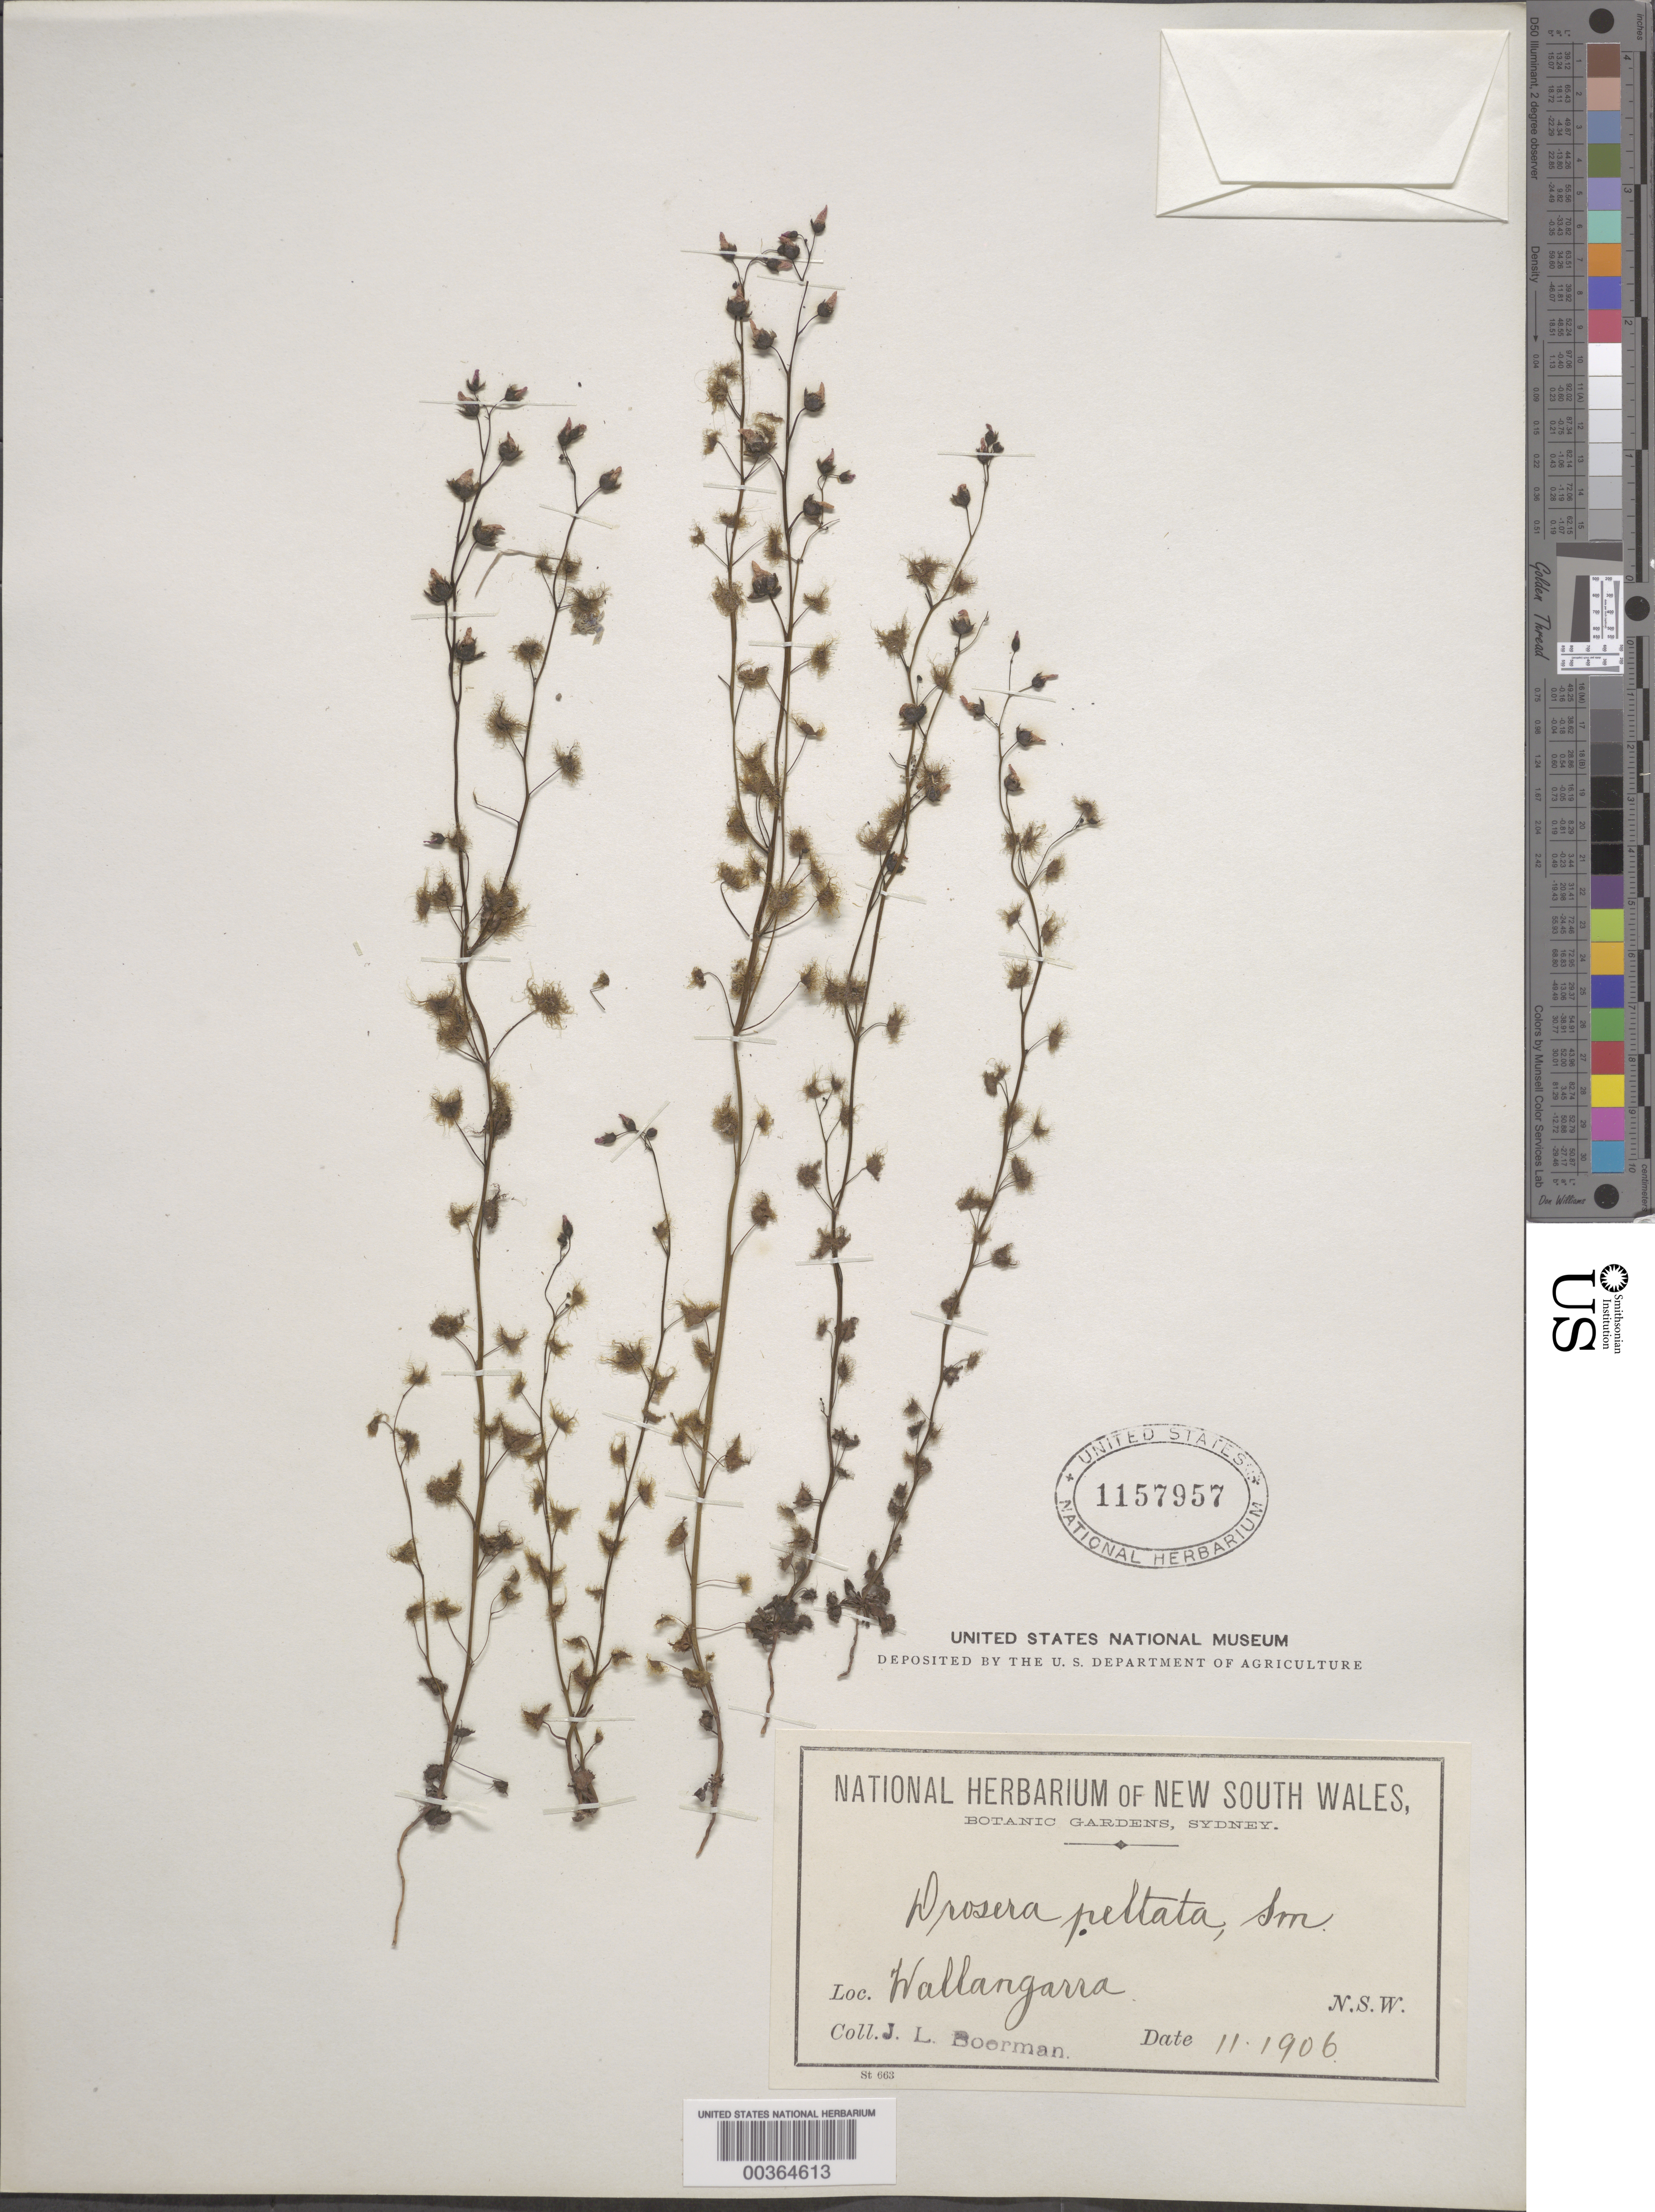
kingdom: Plantae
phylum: Tracheophyta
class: Magnoliopsida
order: Caryophyllales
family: Droseraceae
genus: Drosera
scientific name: Drosera peltata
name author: Sm. ex Willd.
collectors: J. Boerman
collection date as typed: Nov 1906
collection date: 1906-11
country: Australia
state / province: New South Wales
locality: Wallangarra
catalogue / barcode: US 1157957